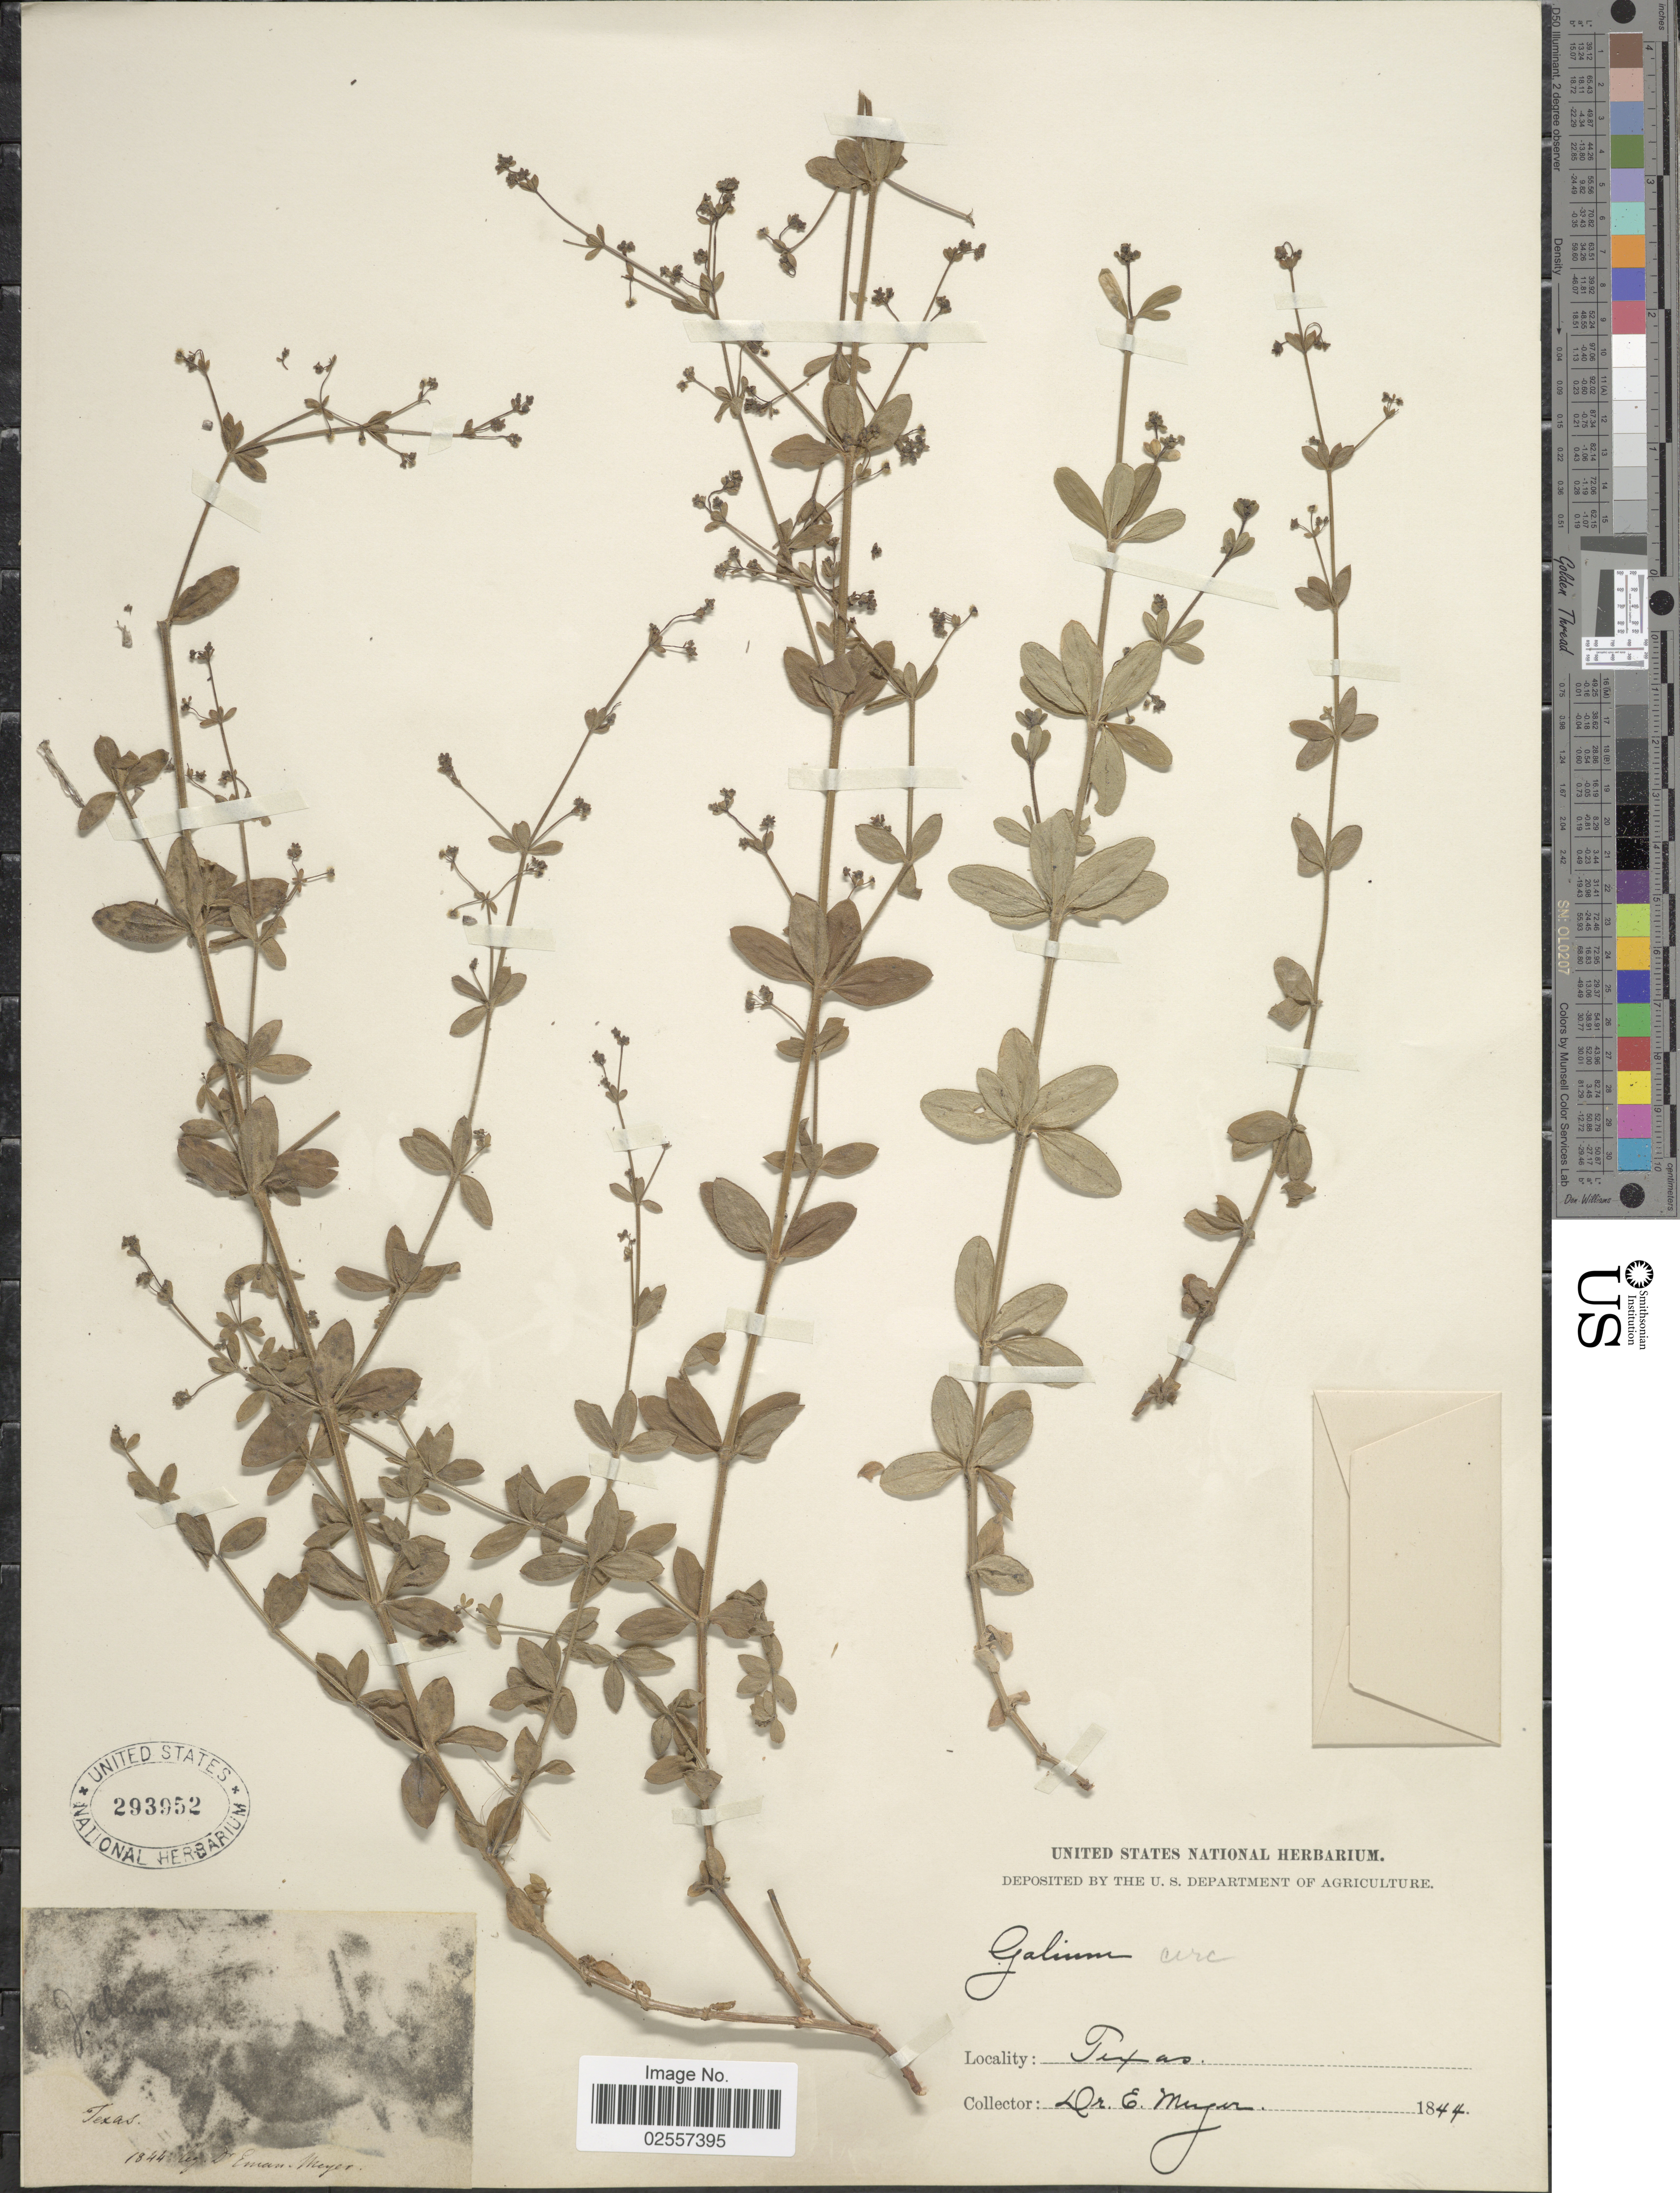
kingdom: Plantae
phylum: Tracheophyta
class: Magnoliopsida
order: Gentianales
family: Rubiaceae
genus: Galium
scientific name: Galium circaezans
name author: Michx.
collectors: E. Meyer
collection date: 1844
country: United States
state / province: Texas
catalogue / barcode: US 293952